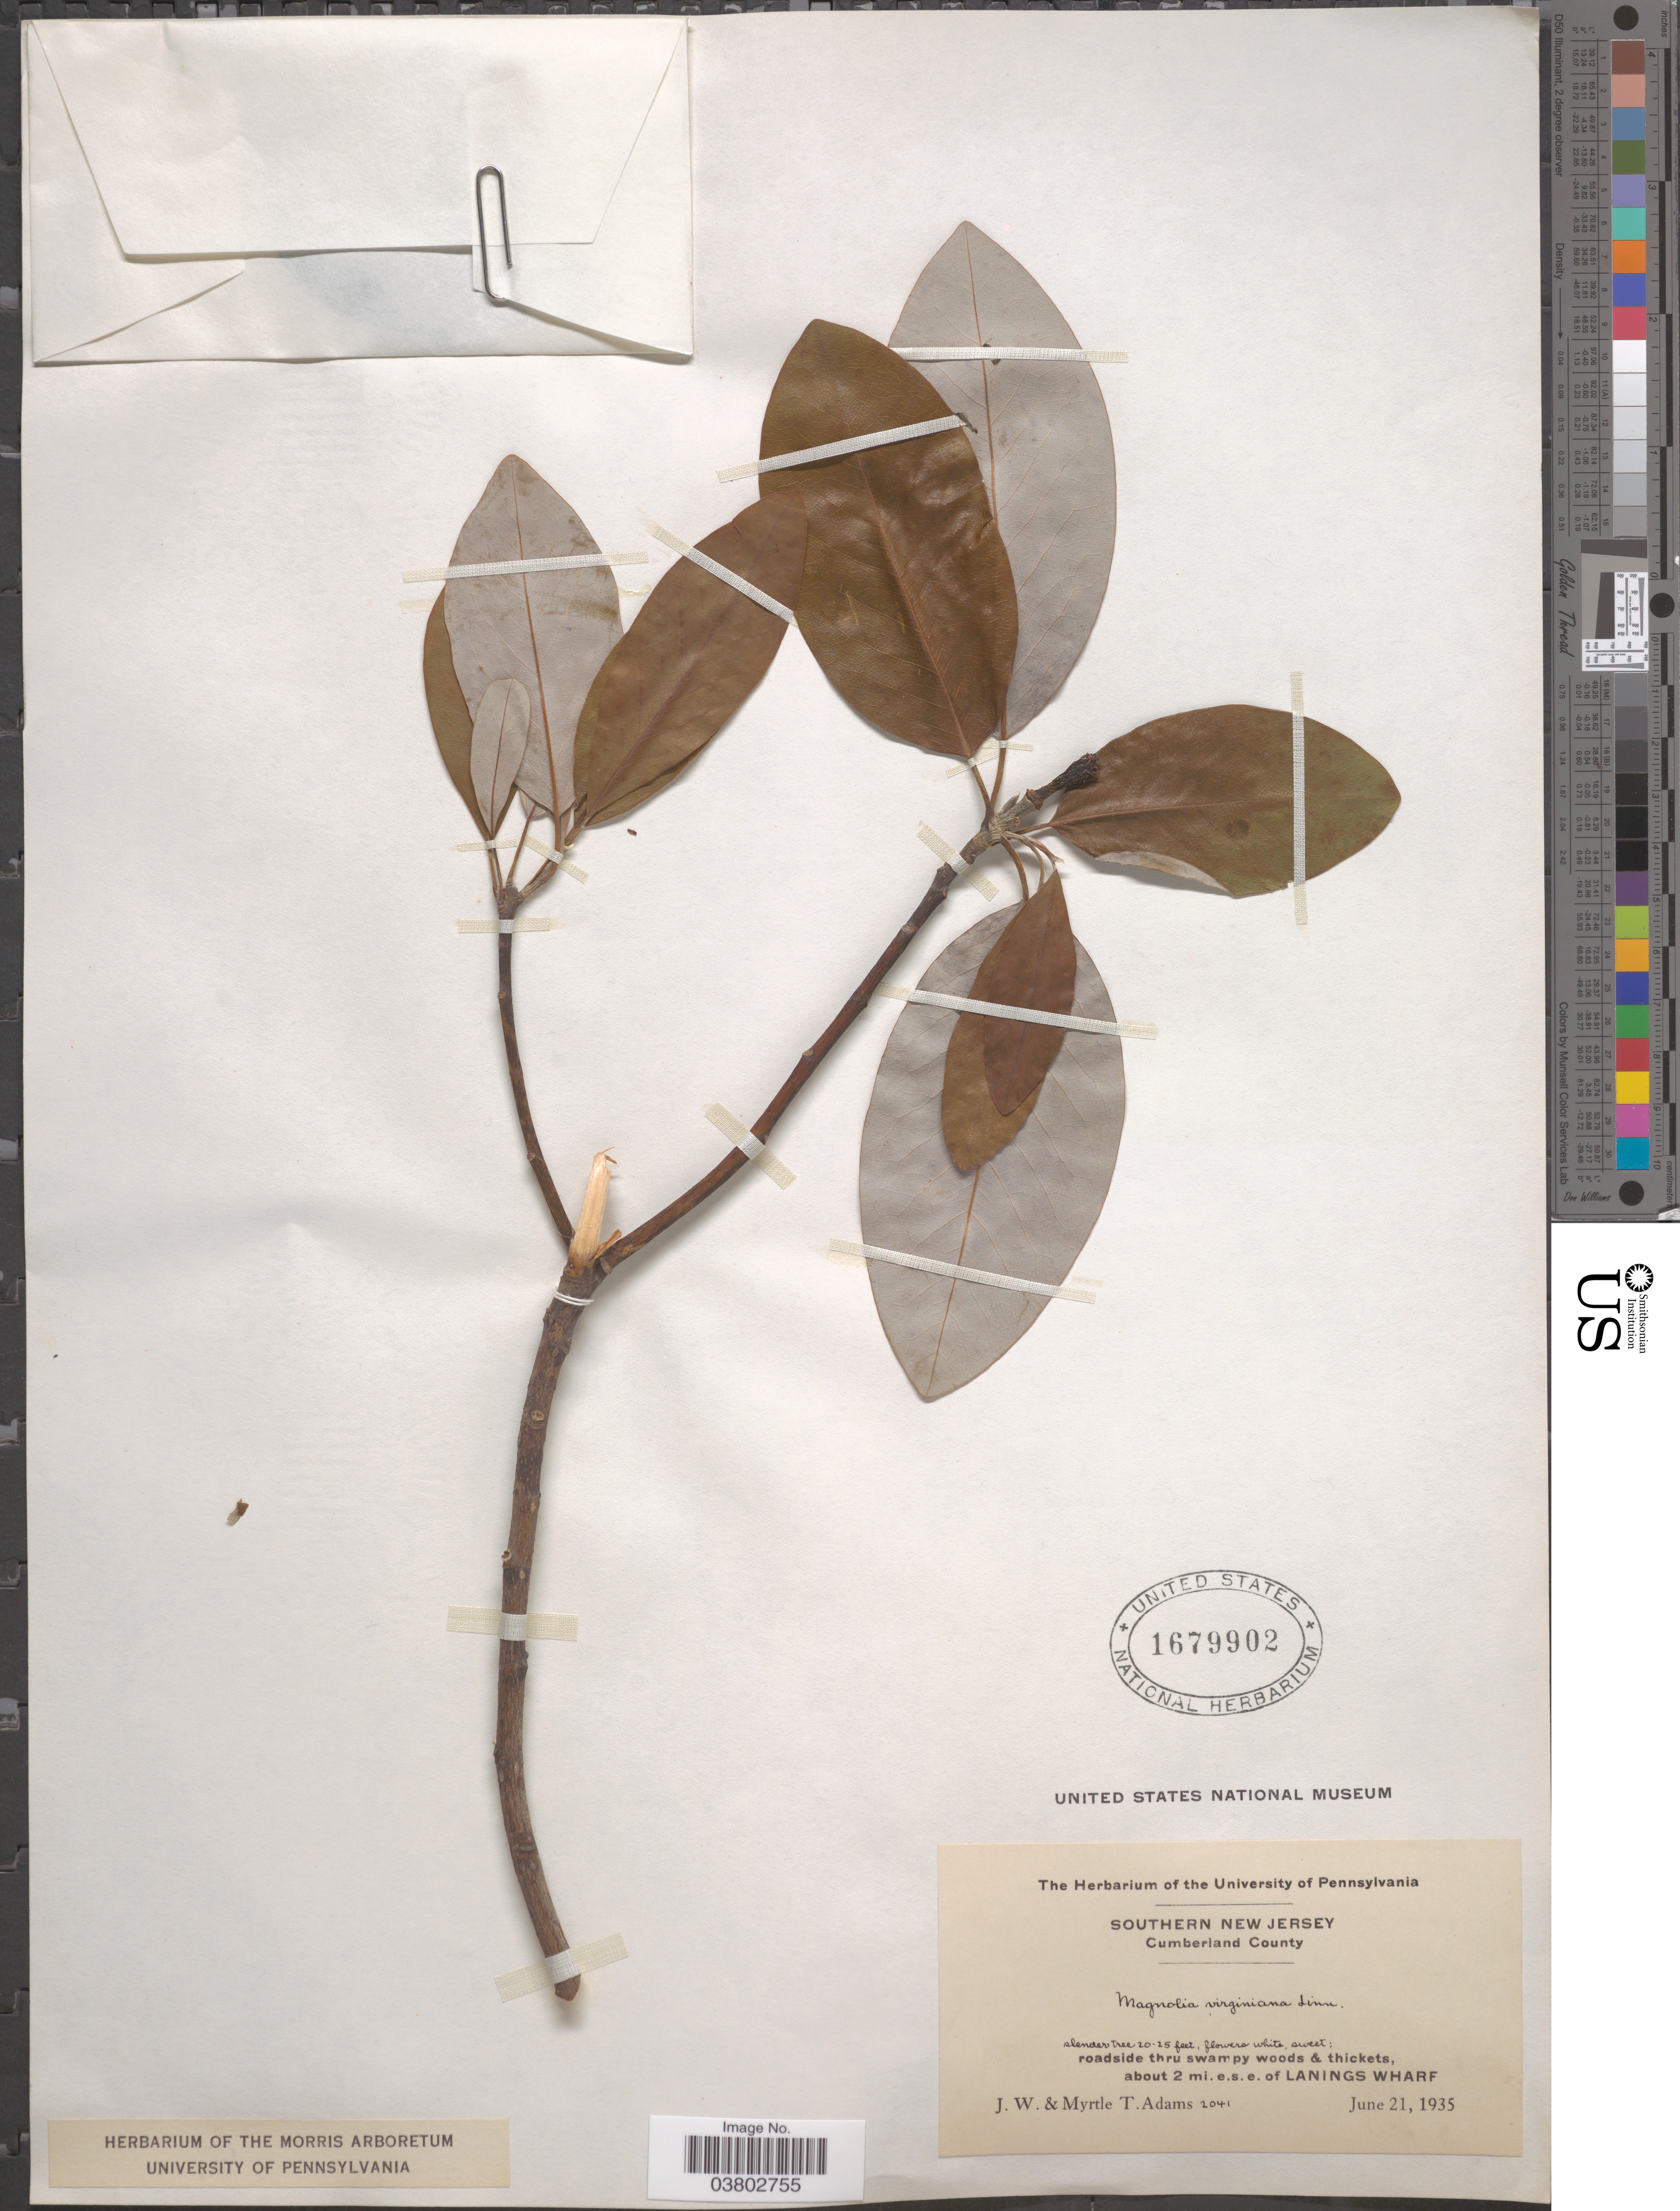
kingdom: Plantae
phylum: Tracheophyta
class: Magnoliopsida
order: Magnoliales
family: Magnoliaceae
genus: Magnolia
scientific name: Magnolia virginiana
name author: L.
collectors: J. Adams & M. T. Adams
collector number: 2041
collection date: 1935-06-21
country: United States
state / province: New Jersey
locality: Southern New Jersey. Cumberland County. About 2 mi. e.s.e. of Lanings Wharf.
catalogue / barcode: US 1679902